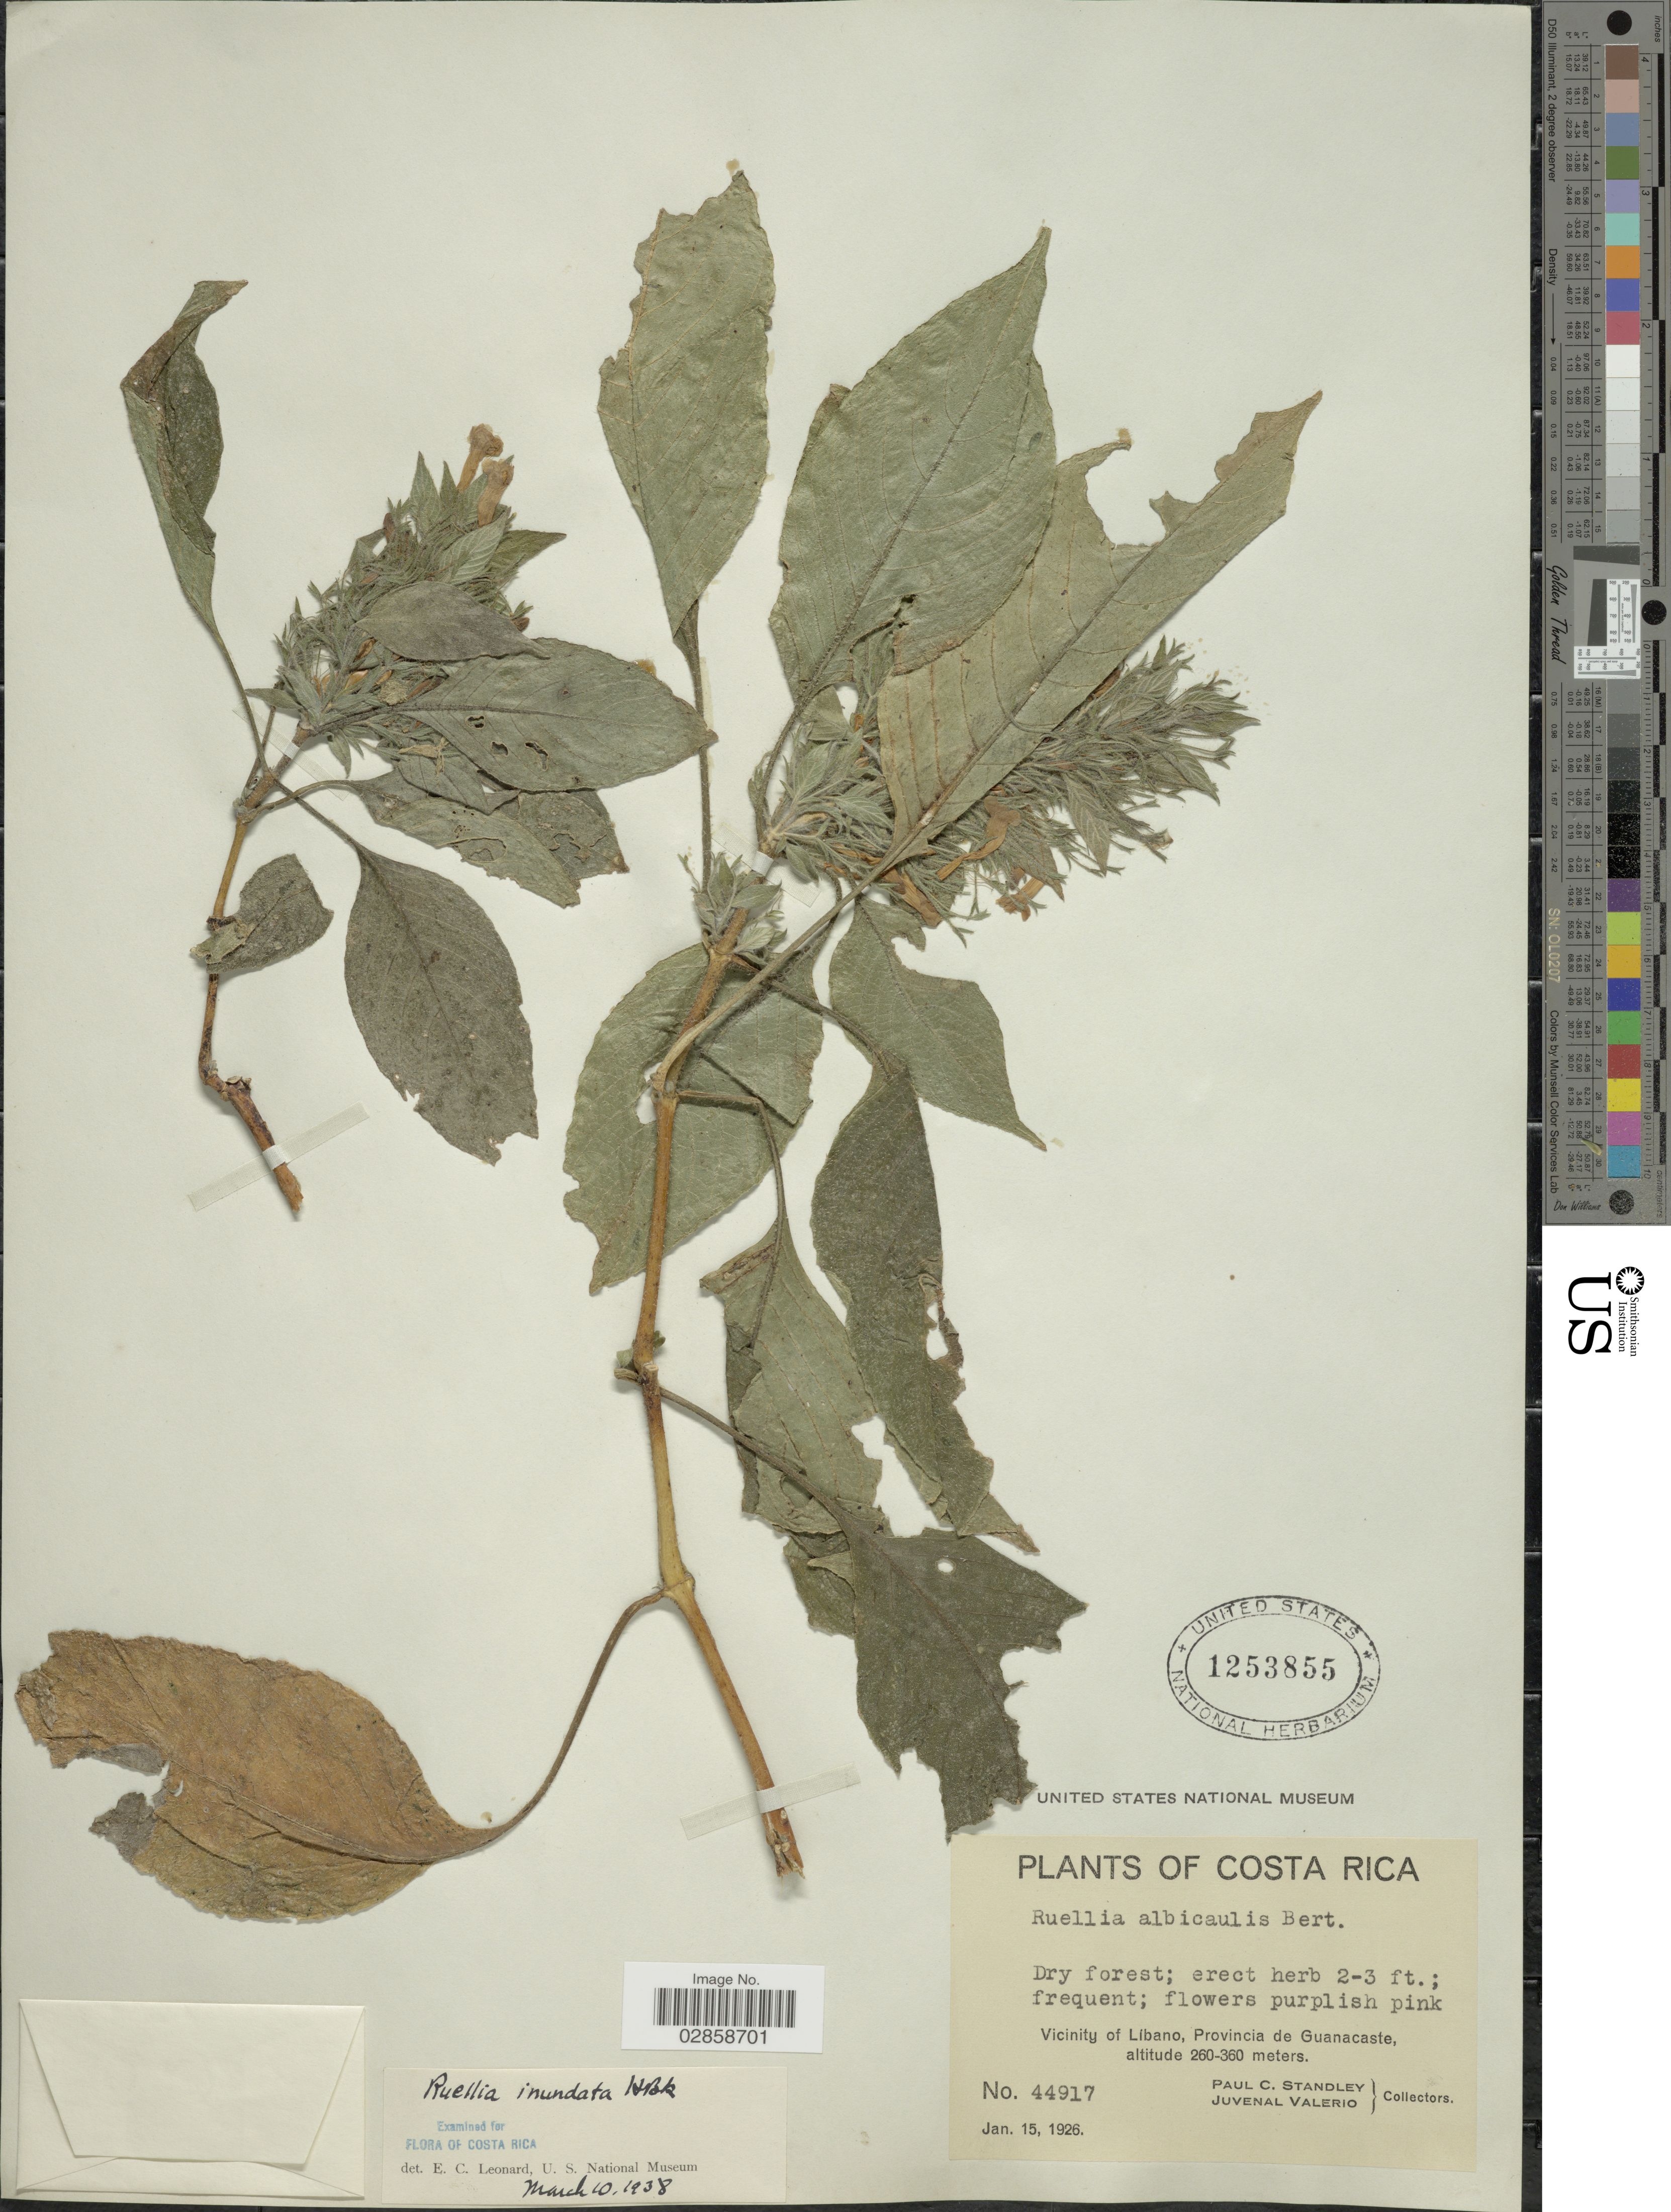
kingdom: Plantae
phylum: Tracheophyta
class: Magnoliopsida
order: Lamiales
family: Acanthaceae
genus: Ruellia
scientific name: Ruellia inundata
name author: Kunth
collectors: P. C. Standley & J. Valerio R.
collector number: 44917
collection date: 1926-01-15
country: Costa Rica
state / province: Guanacaste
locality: Vicinity of Libano.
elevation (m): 260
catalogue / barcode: US 1253855